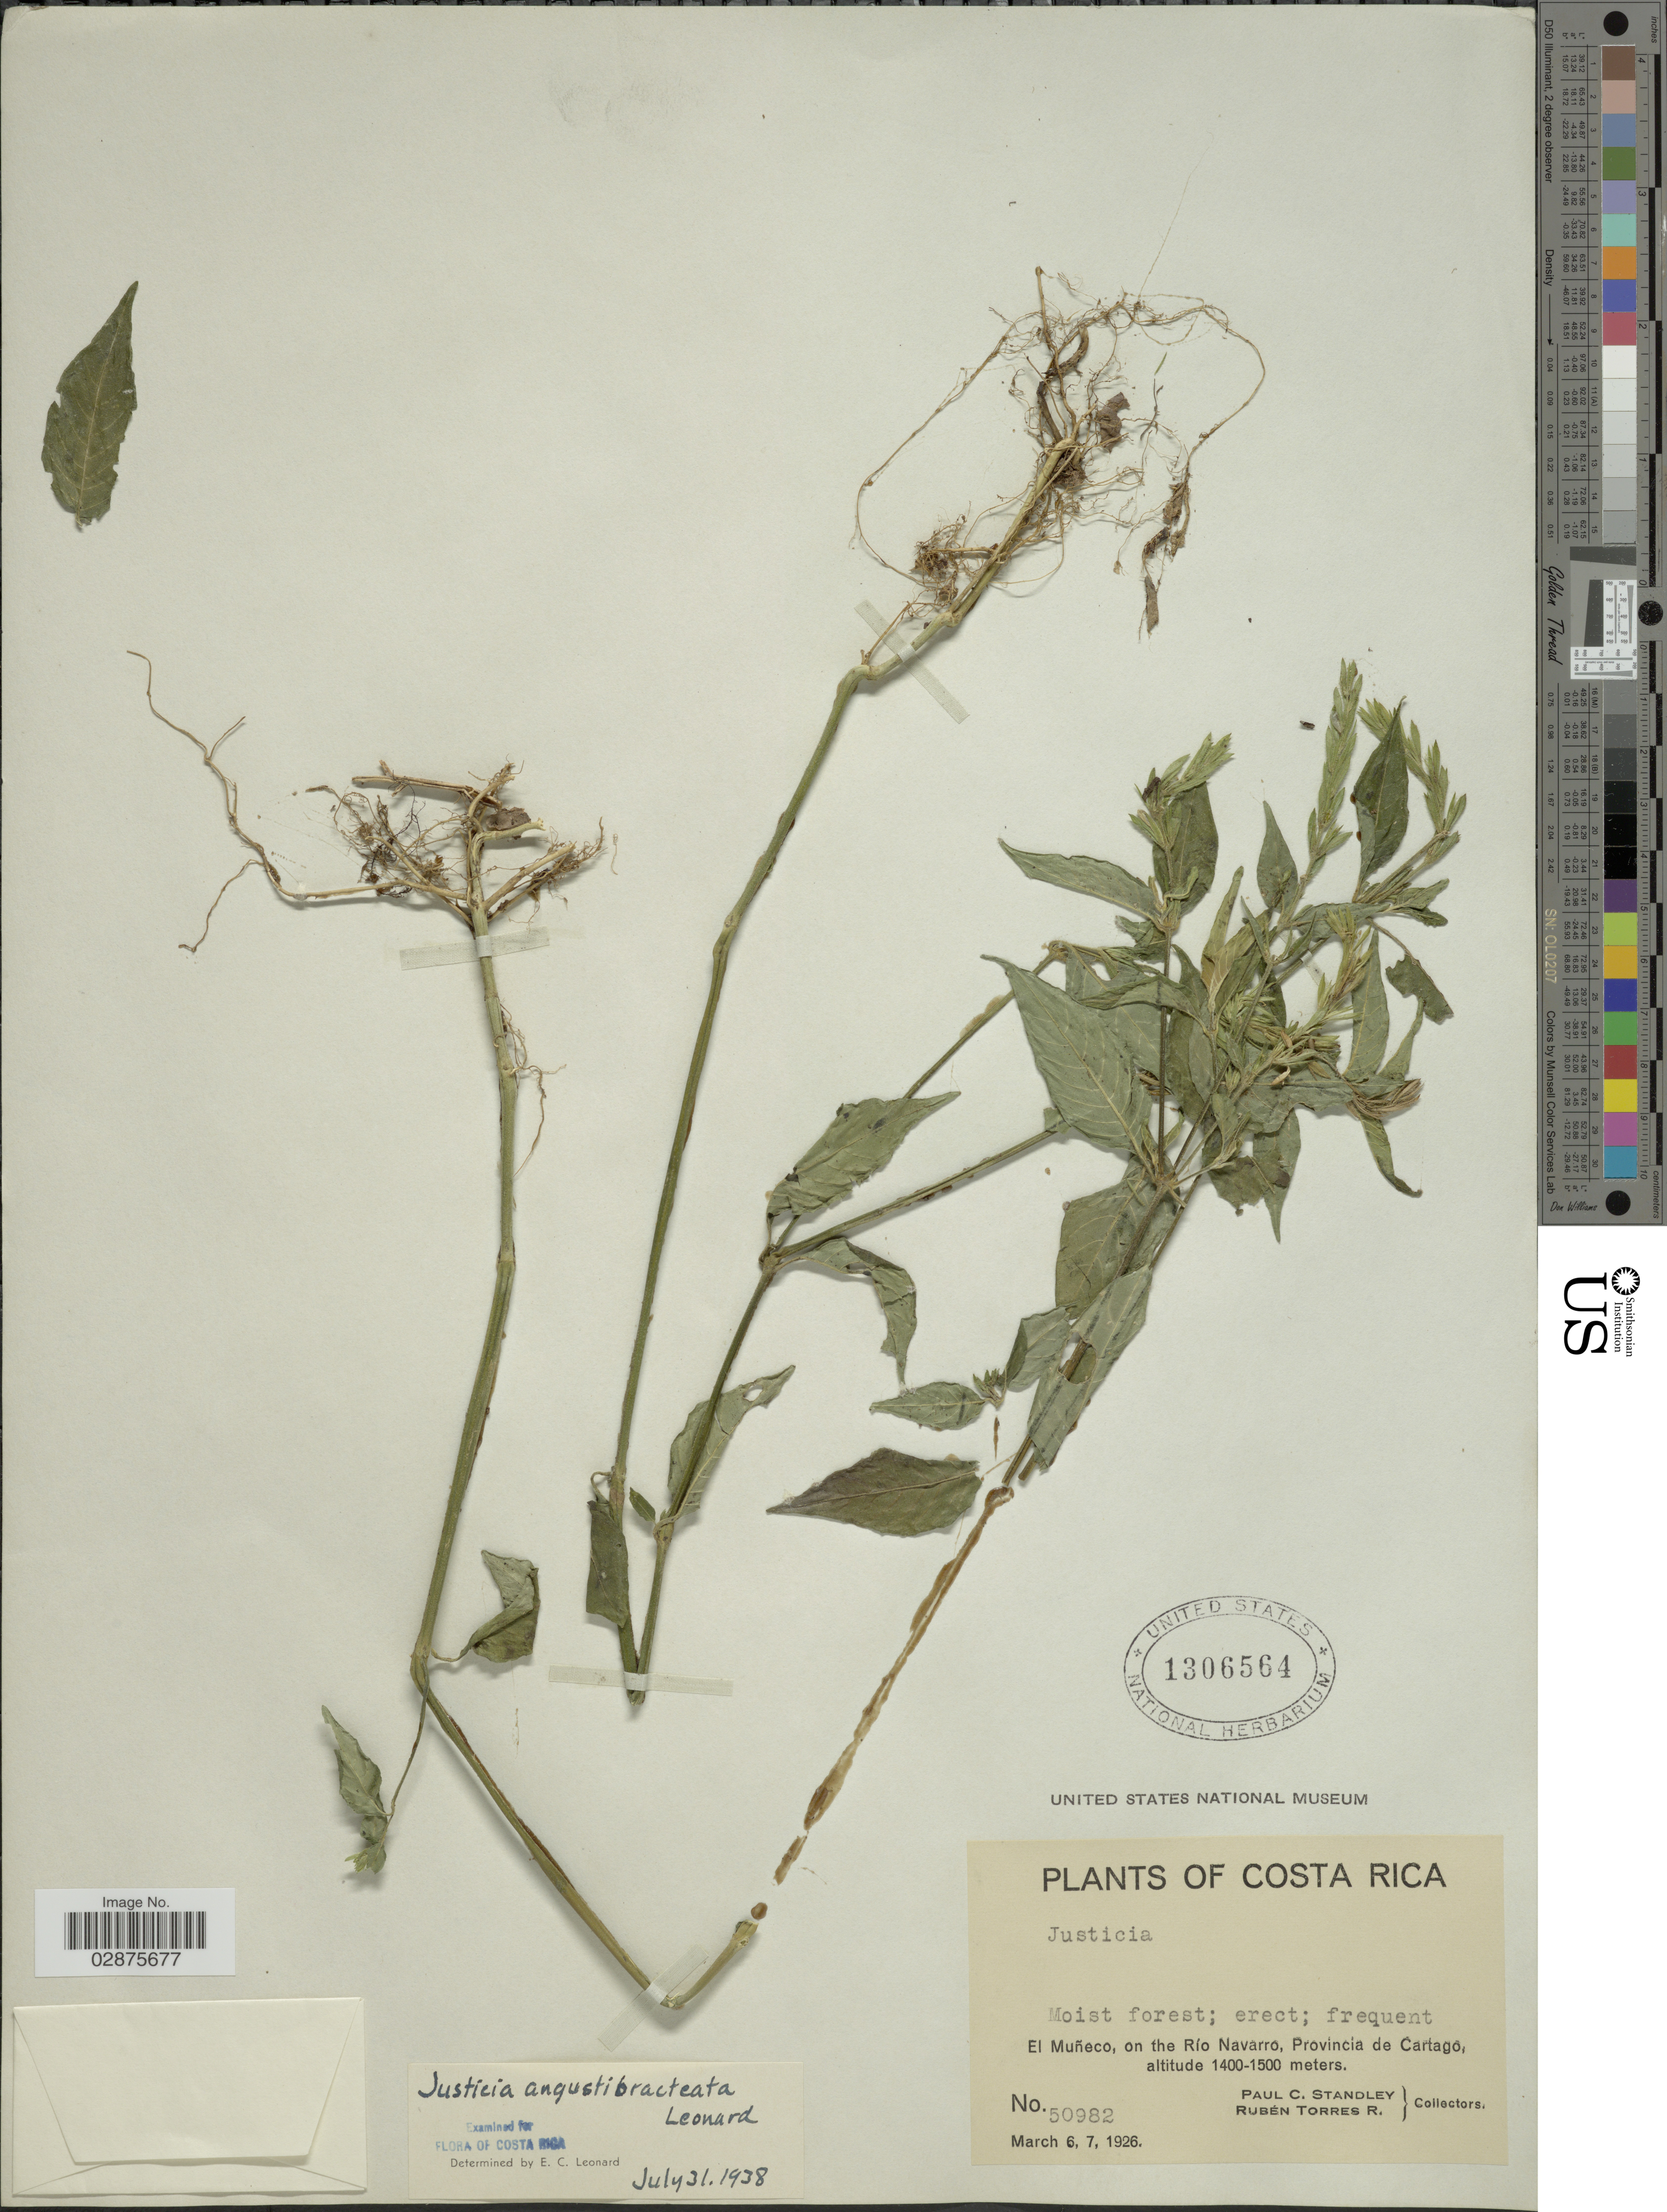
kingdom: Plantae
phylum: Tracheophyta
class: Magnoliopsida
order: Lamiales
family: Acanthaceae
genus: Justicia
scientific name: Justicia angustibracteata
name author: Leonard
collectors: P. C. Standley & R. Torres Rojas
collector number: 50982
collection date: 1926-03-06/1926-03-07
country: Costa Rica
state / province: Cartago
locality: El Muñeco, on the Río Navarro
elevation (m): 1400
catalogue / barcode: US 1306564